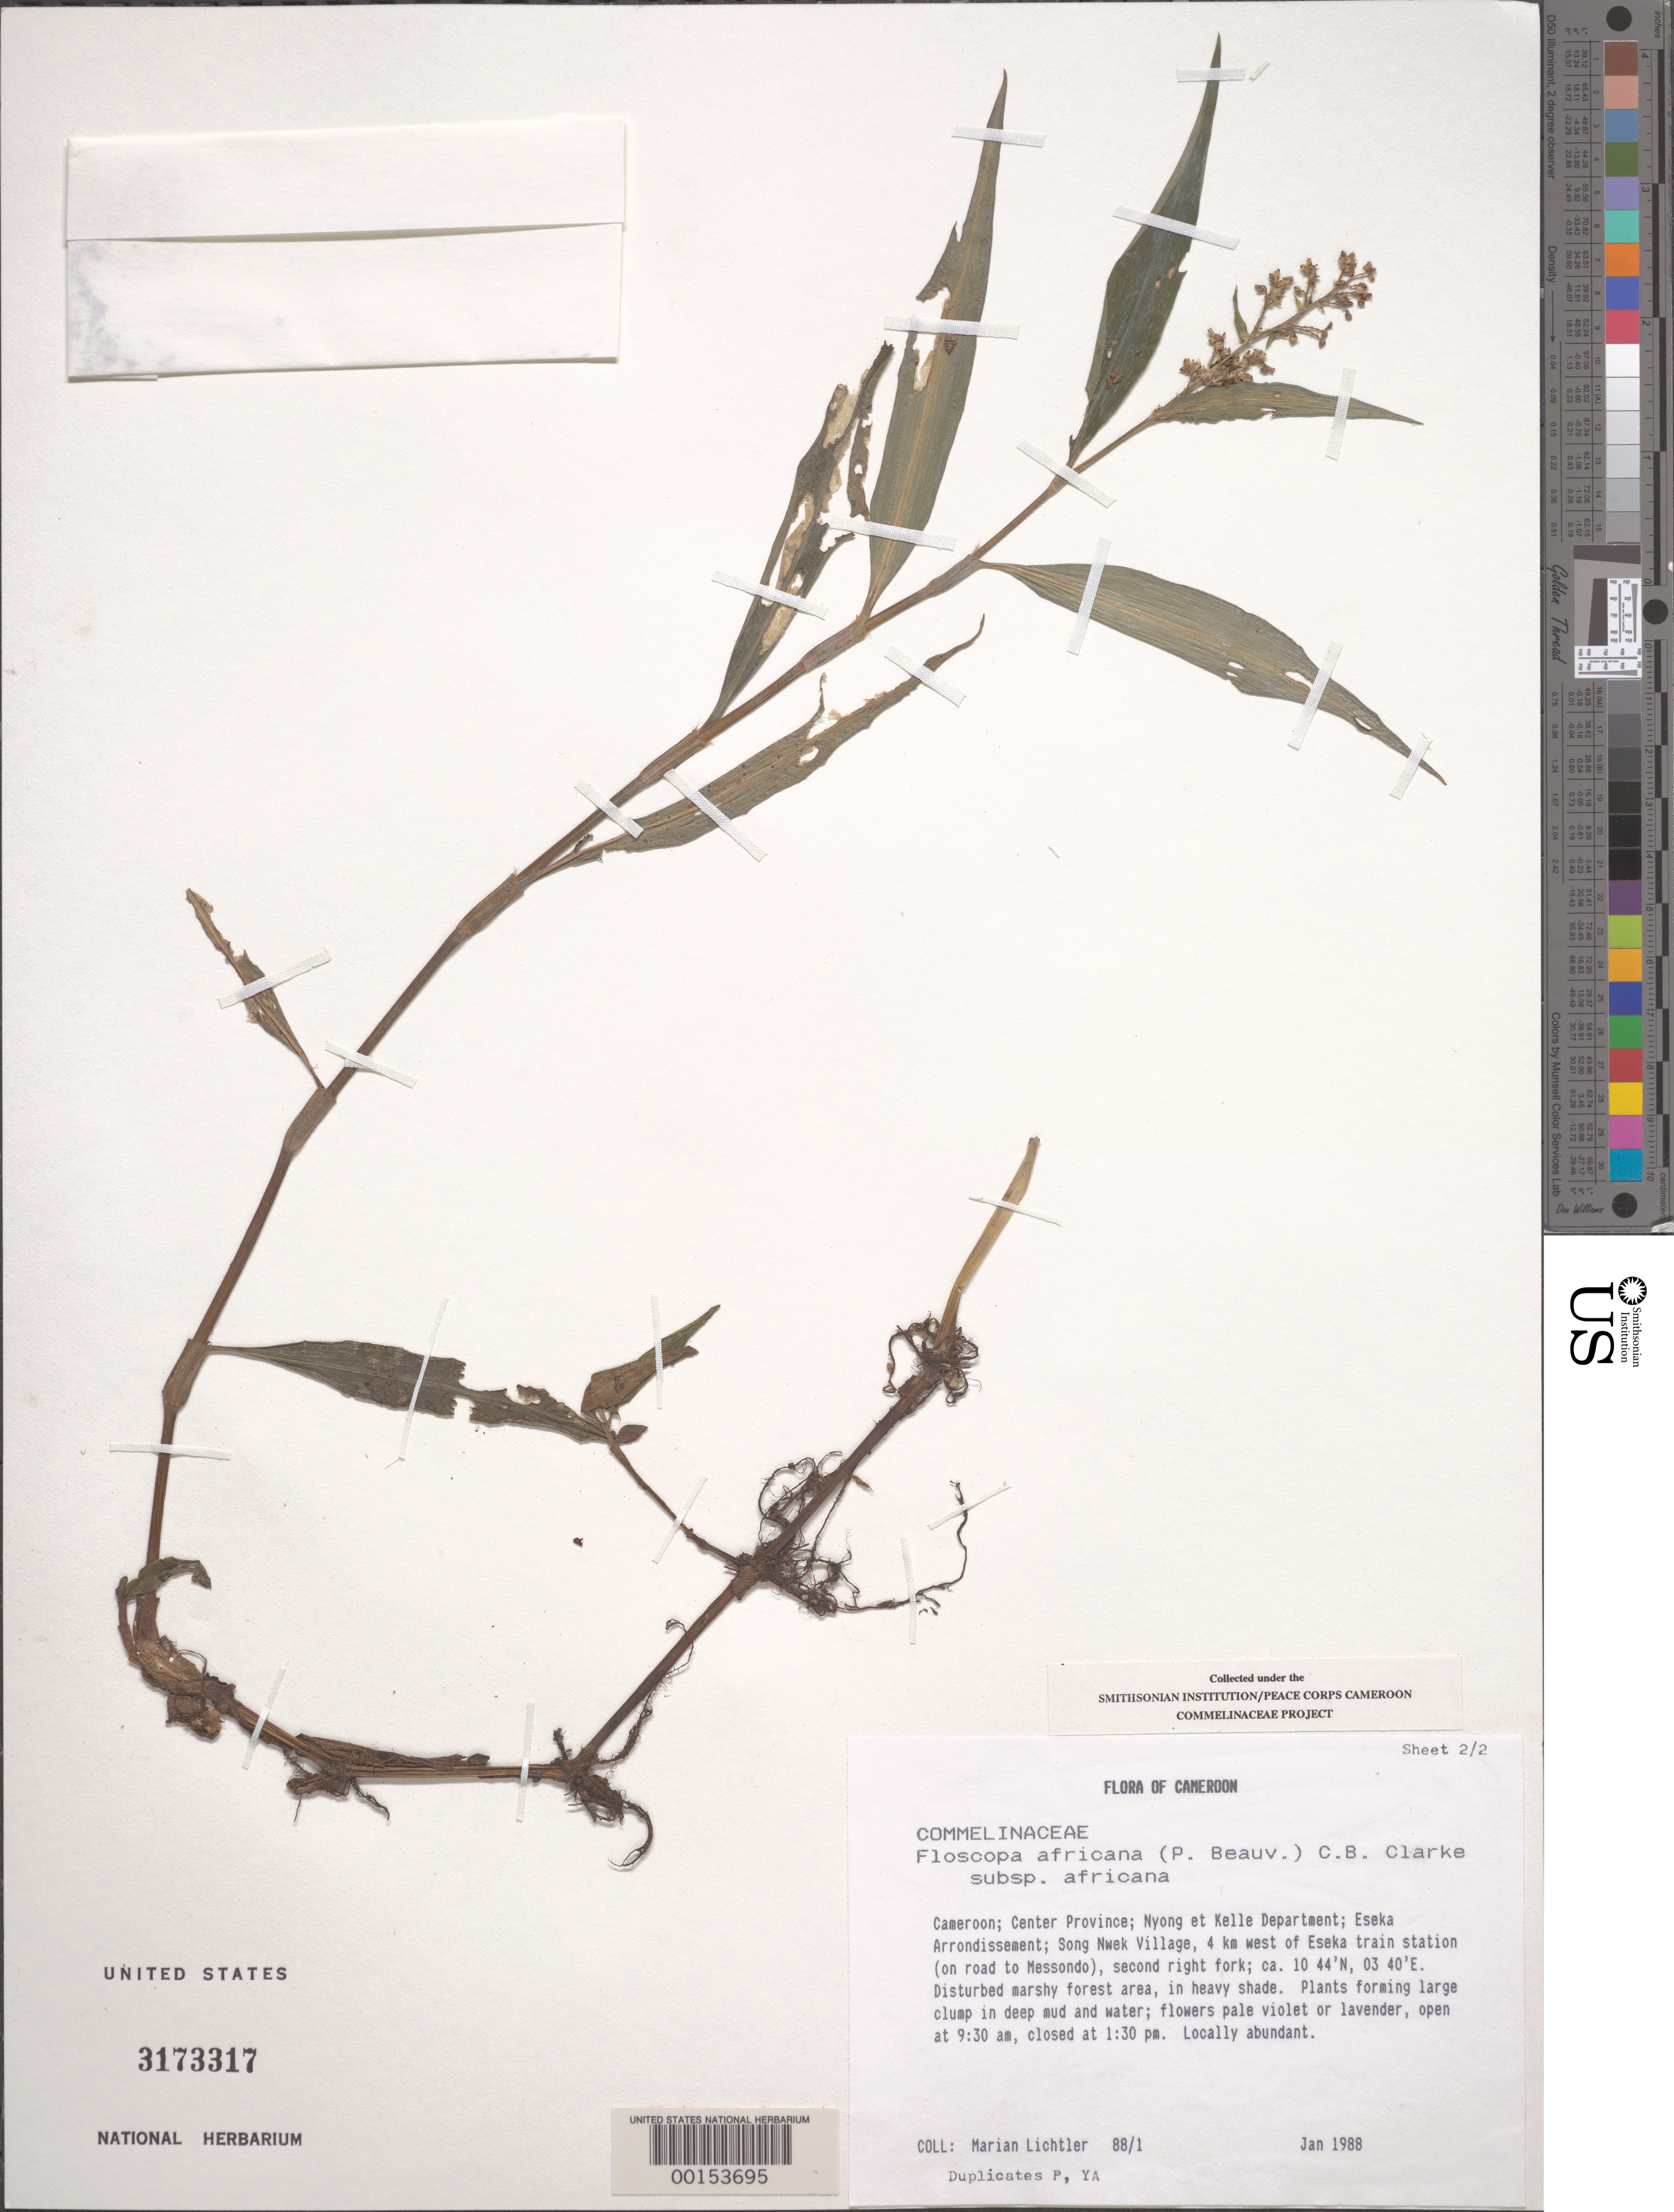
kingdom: Plantae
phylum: Tracheophyta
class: Liliopsida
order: Commelinales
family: Commelinaceae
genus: Floscopa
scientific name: Floscopa africana subsp. africana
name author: (P. Beauv.) C.B. Clarke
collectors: M. Lichtler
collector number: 88/1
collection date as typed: Jan 1988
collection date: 1988-01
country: Cameroon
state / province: Centre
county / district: Nyong-et-kélé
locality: Eseka arrondissement, song nwek village, 4 km s of eseka train station, road to messondo, second right fork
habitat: Disturbed marshy forest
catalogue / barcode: US 3173317